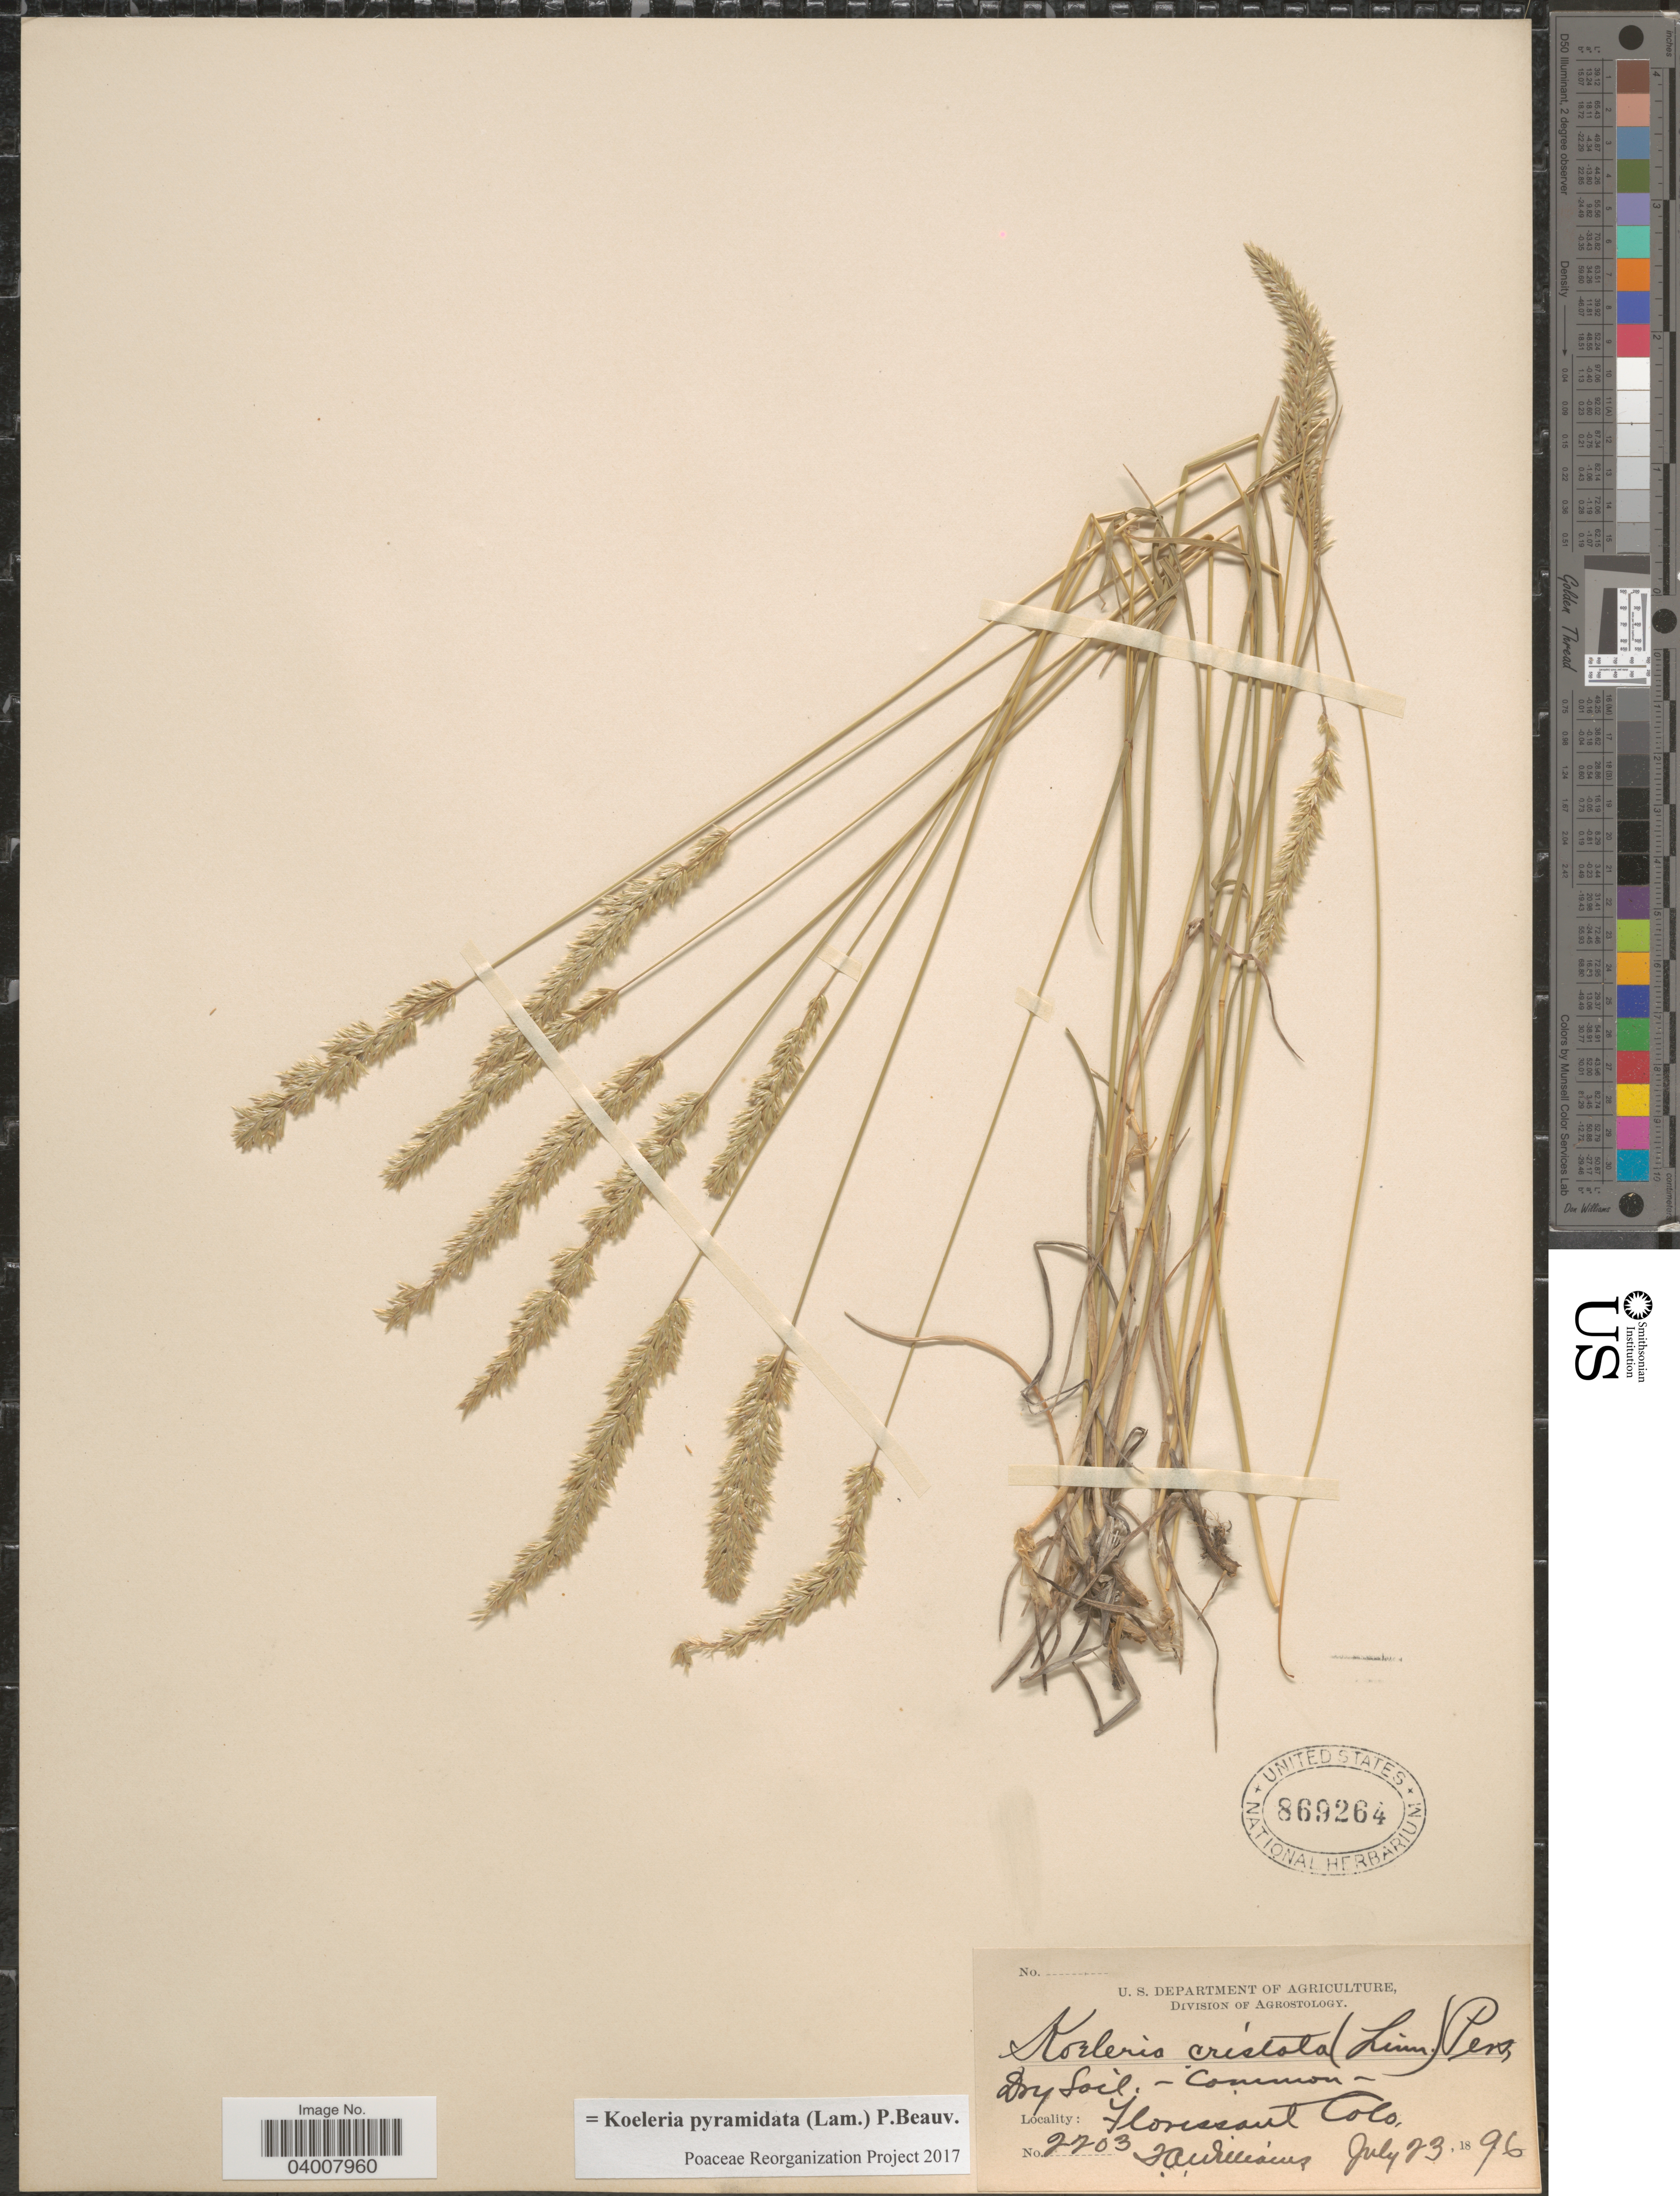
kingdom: Plantae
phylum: Tracheophyta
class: Liliopsida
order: Poales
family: Poaceae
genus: Koeleria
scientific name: Koeleria pyramidata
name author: (Lam.) P. Beauv.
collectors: T. A. Williams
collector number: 2203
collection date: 1896-07-23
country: United States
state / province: Colorado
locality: Florissant.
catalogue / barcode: US 869264